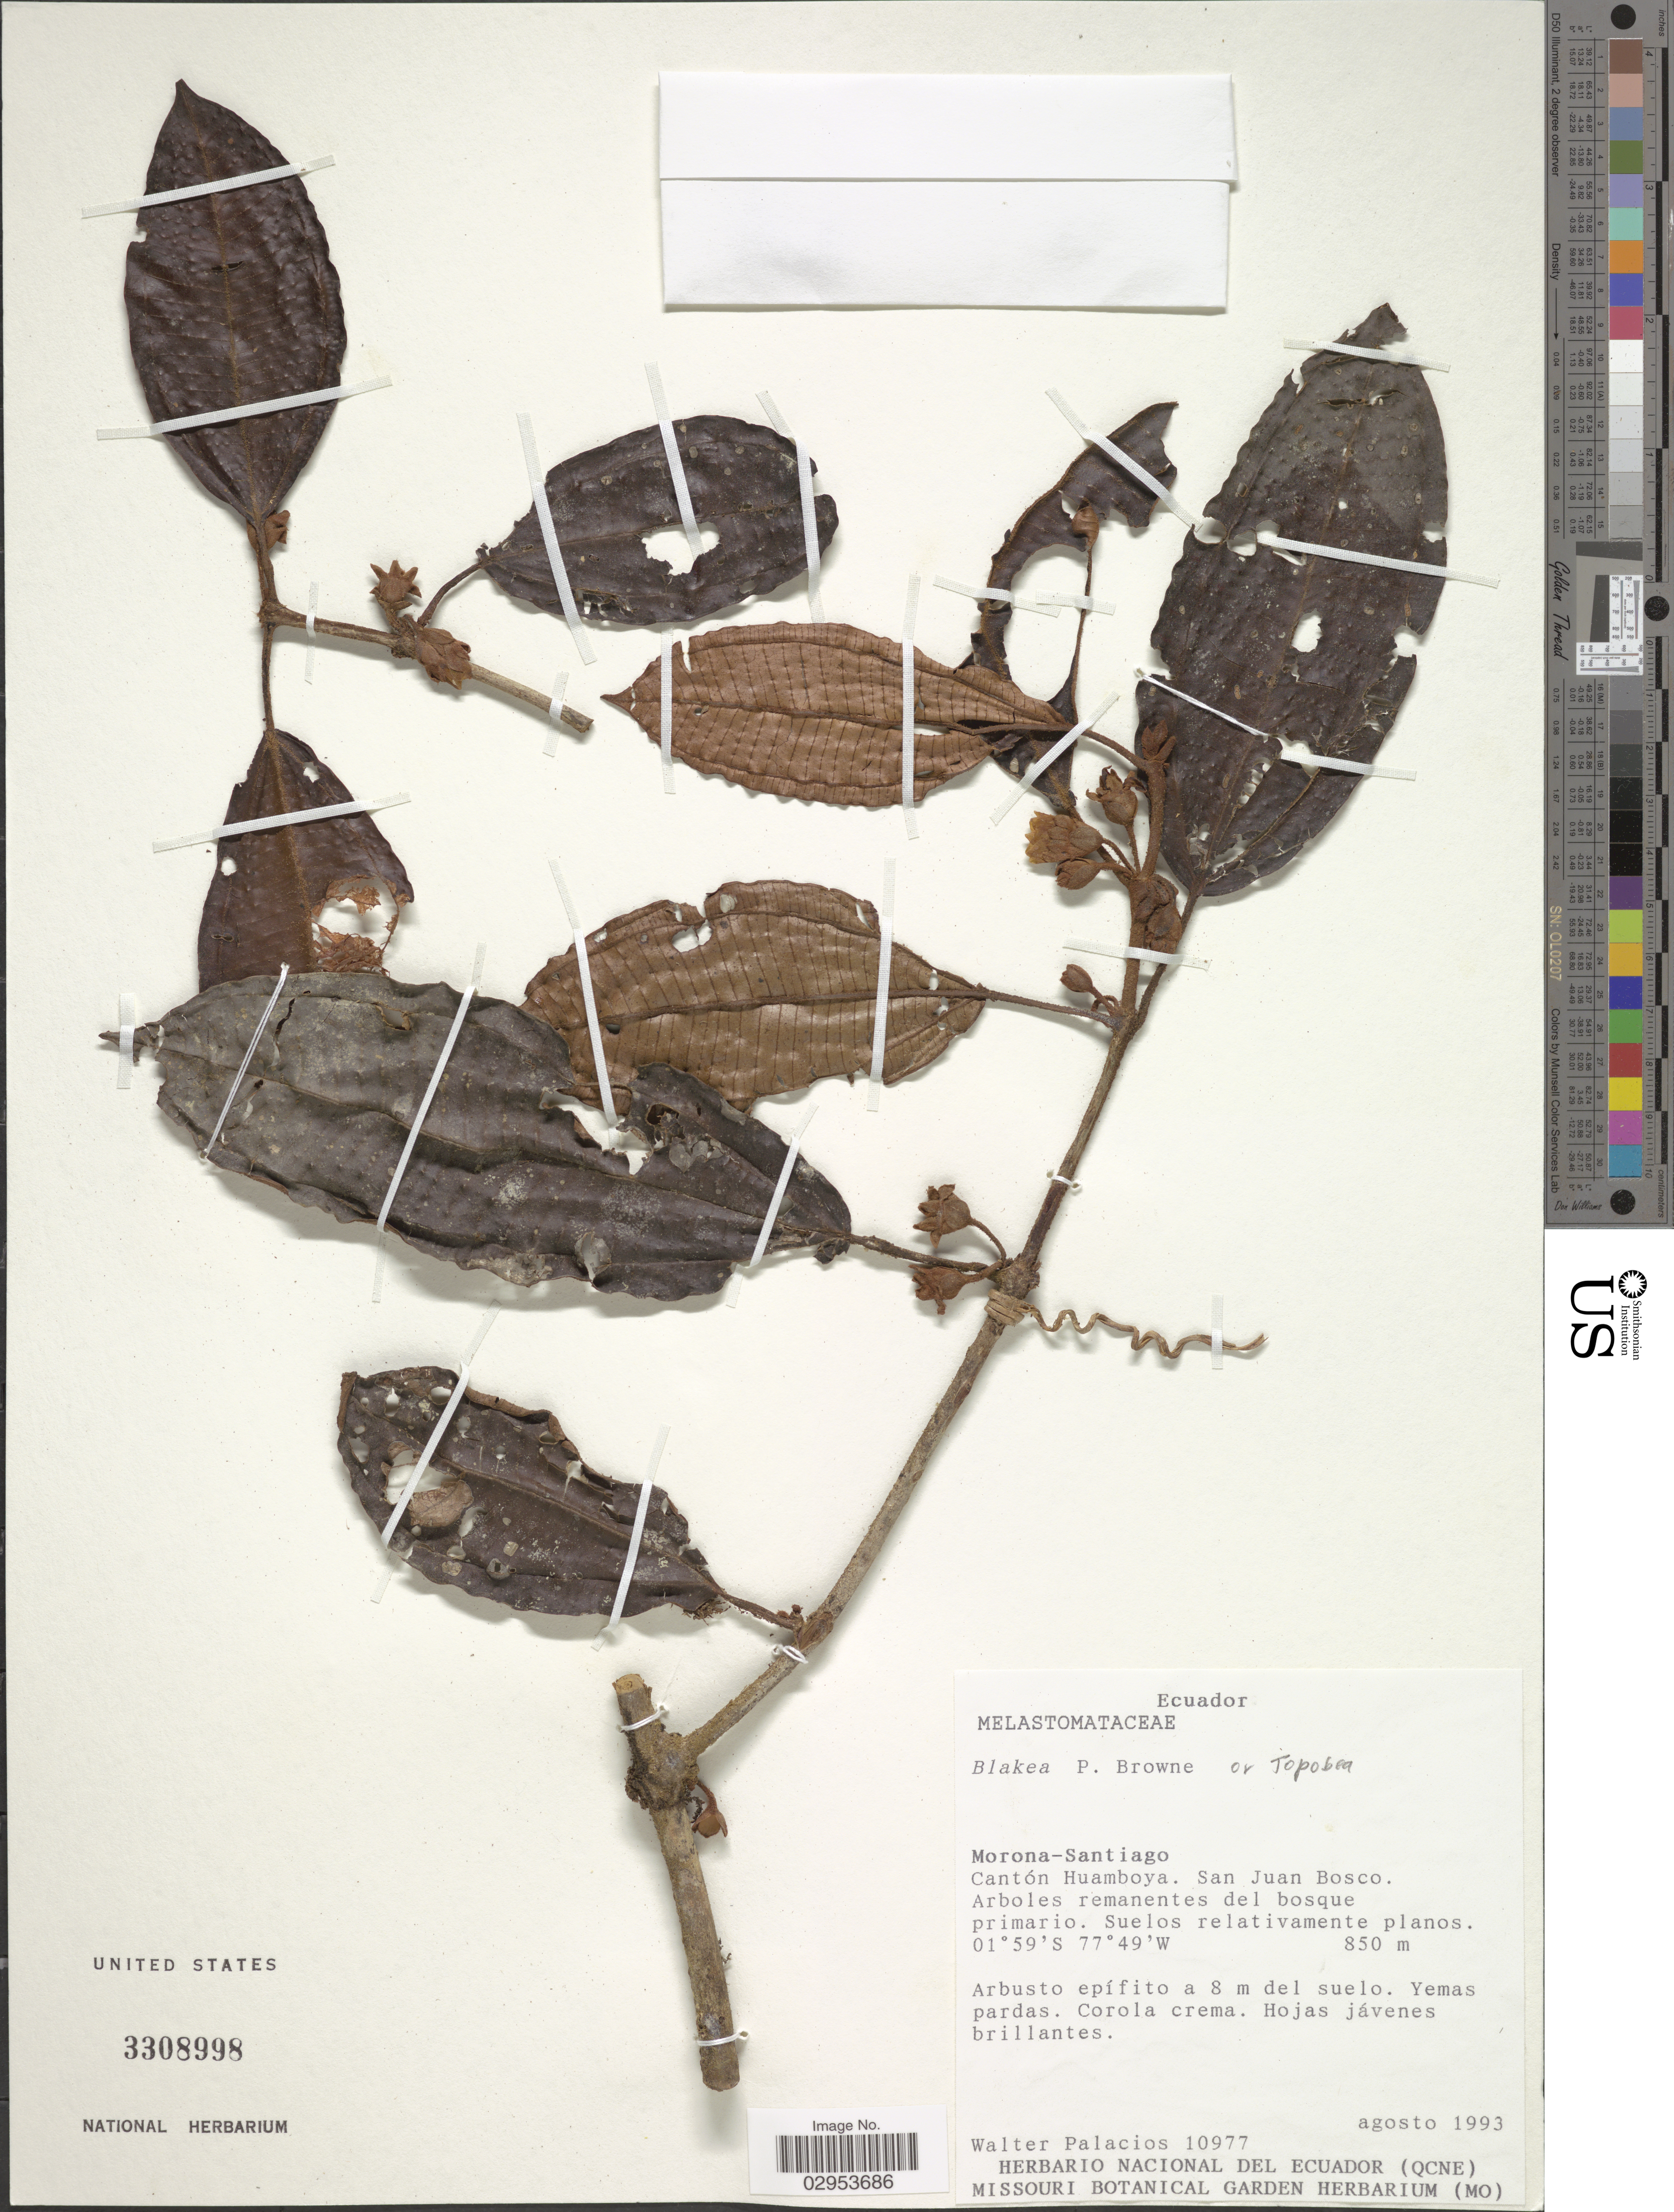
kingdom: Plantae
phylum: Tracheophyta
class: Magnoliopsida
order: Myrtales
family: Melastomataceae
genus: Blakea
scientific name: Blakea sp.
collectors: W. Palacios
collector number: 10977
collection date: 1993-08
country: Ecuador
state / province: Morona-Santiago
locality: Cantón Huamboya. San Juan Bosco.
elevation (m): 850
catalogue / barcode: US 3308998